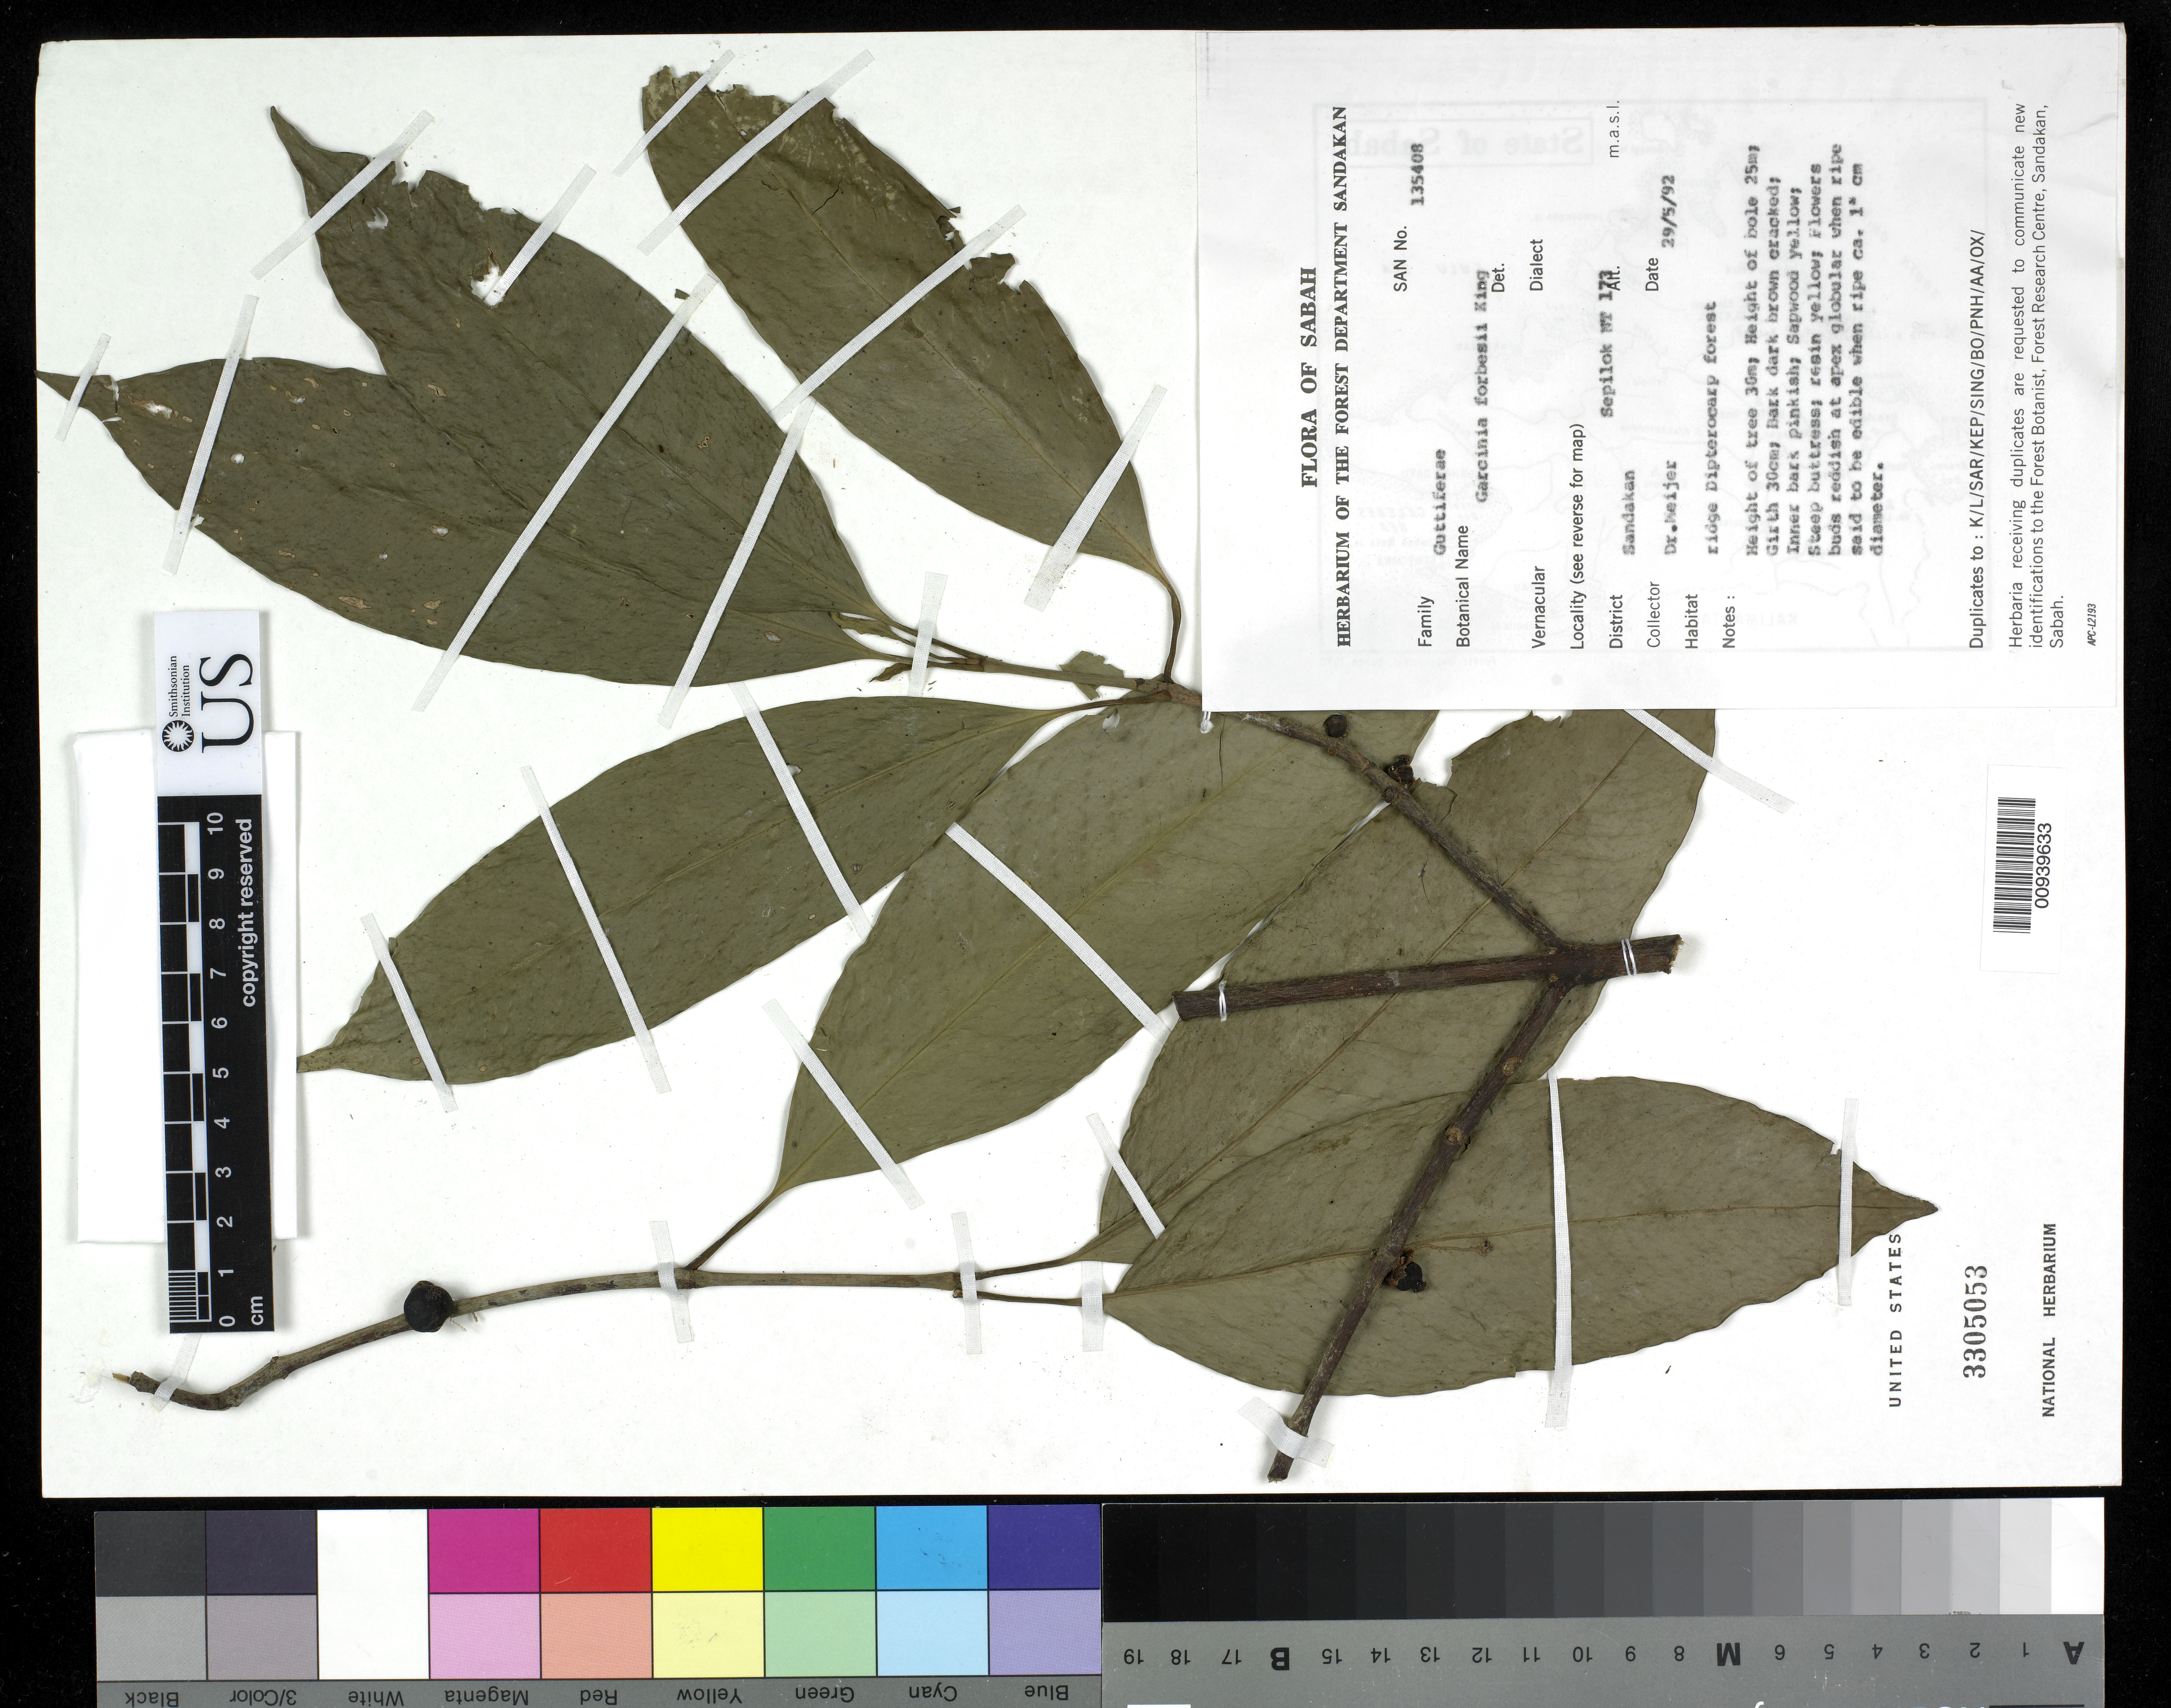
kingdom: Plantae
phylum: Tracheophyta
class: Magnoliopsida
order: Malpighiales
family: Clusiaceae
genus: Garcinia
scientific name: Garcinia forbesii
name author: King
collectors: W. Meijer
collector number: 135408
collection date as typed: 29 May 1992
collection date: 1992-05-29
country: Malaysia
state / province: Sabah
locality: Sandakan District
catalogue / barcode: US 3305053